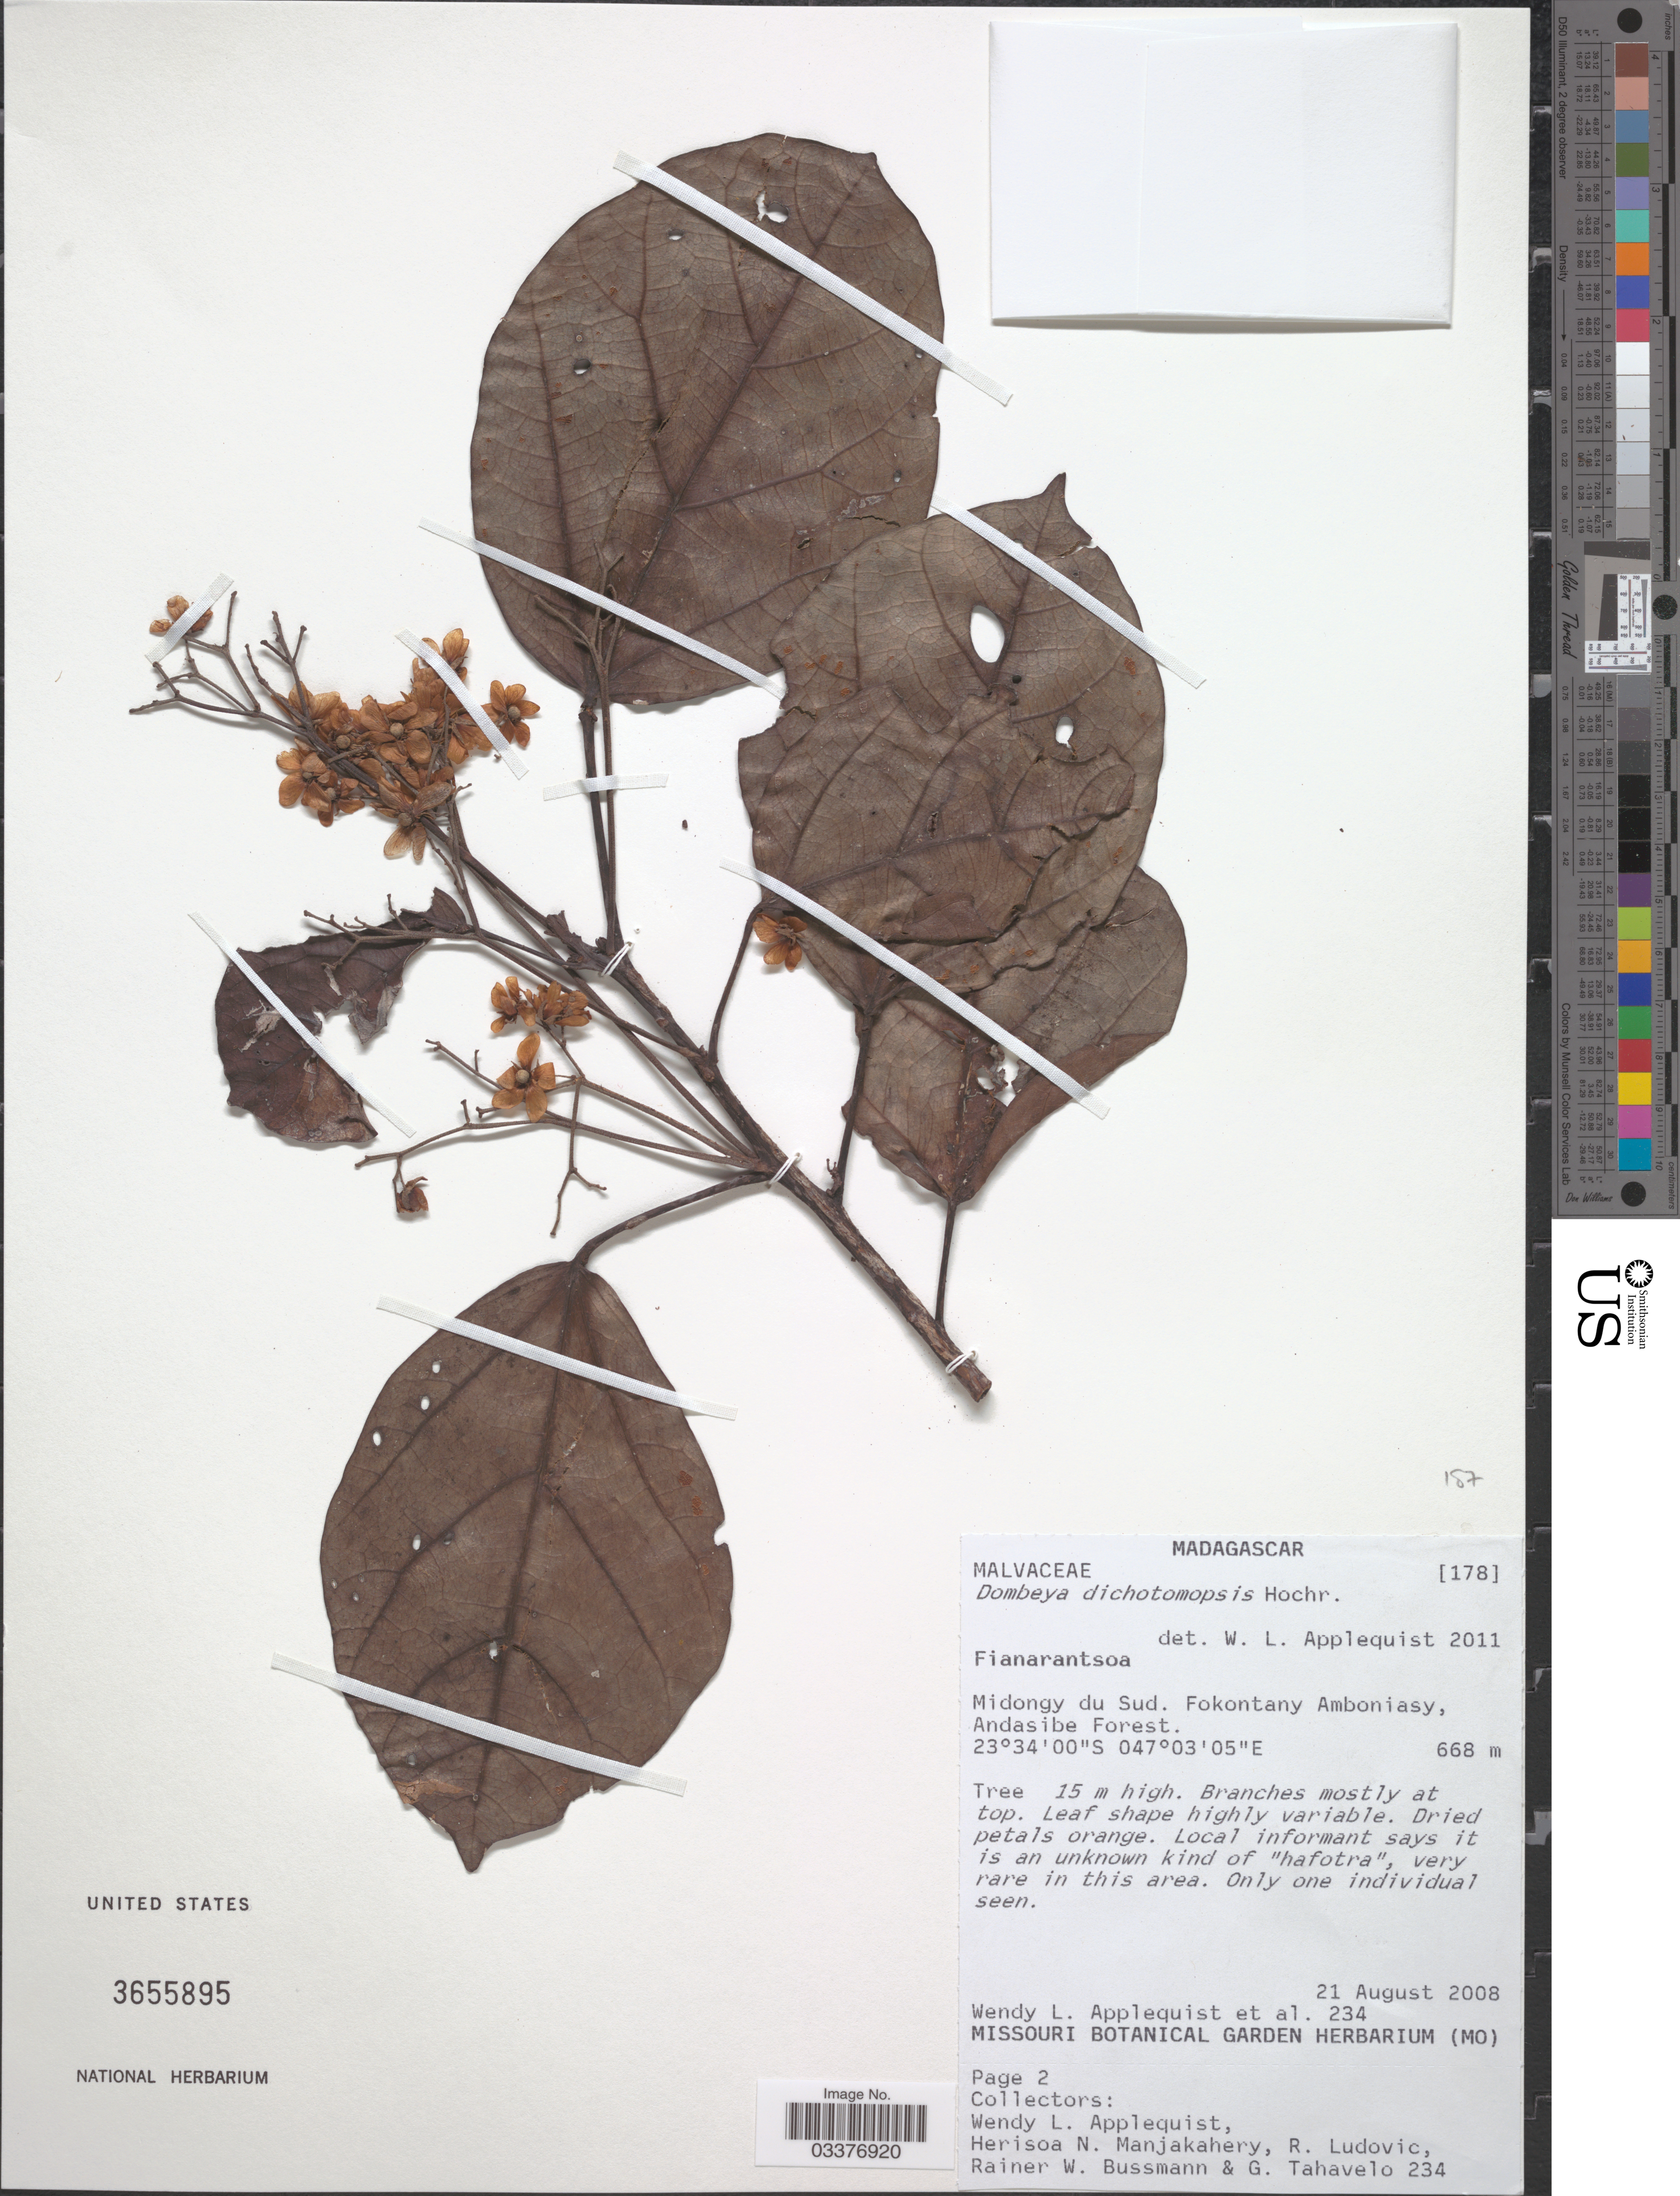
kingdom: Plantae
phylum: Tracheophyta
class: Magnoliopsida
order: Malvales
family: Malvaceae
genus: Dombeya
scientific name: Dombeya dichotomopsis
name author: Hochr.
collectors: W. Applequist, H. N. Manjakahery, R. Ludovic, R. W. Bussmann & G. Tahavelo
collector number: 234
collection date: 2008-08-21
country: Madagascar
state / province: Atsimo-Atsinanana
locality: Midongy du Sud. Fokontany Amboniasy, Andasibe Forest.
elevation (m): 668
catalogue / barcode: US 3655895